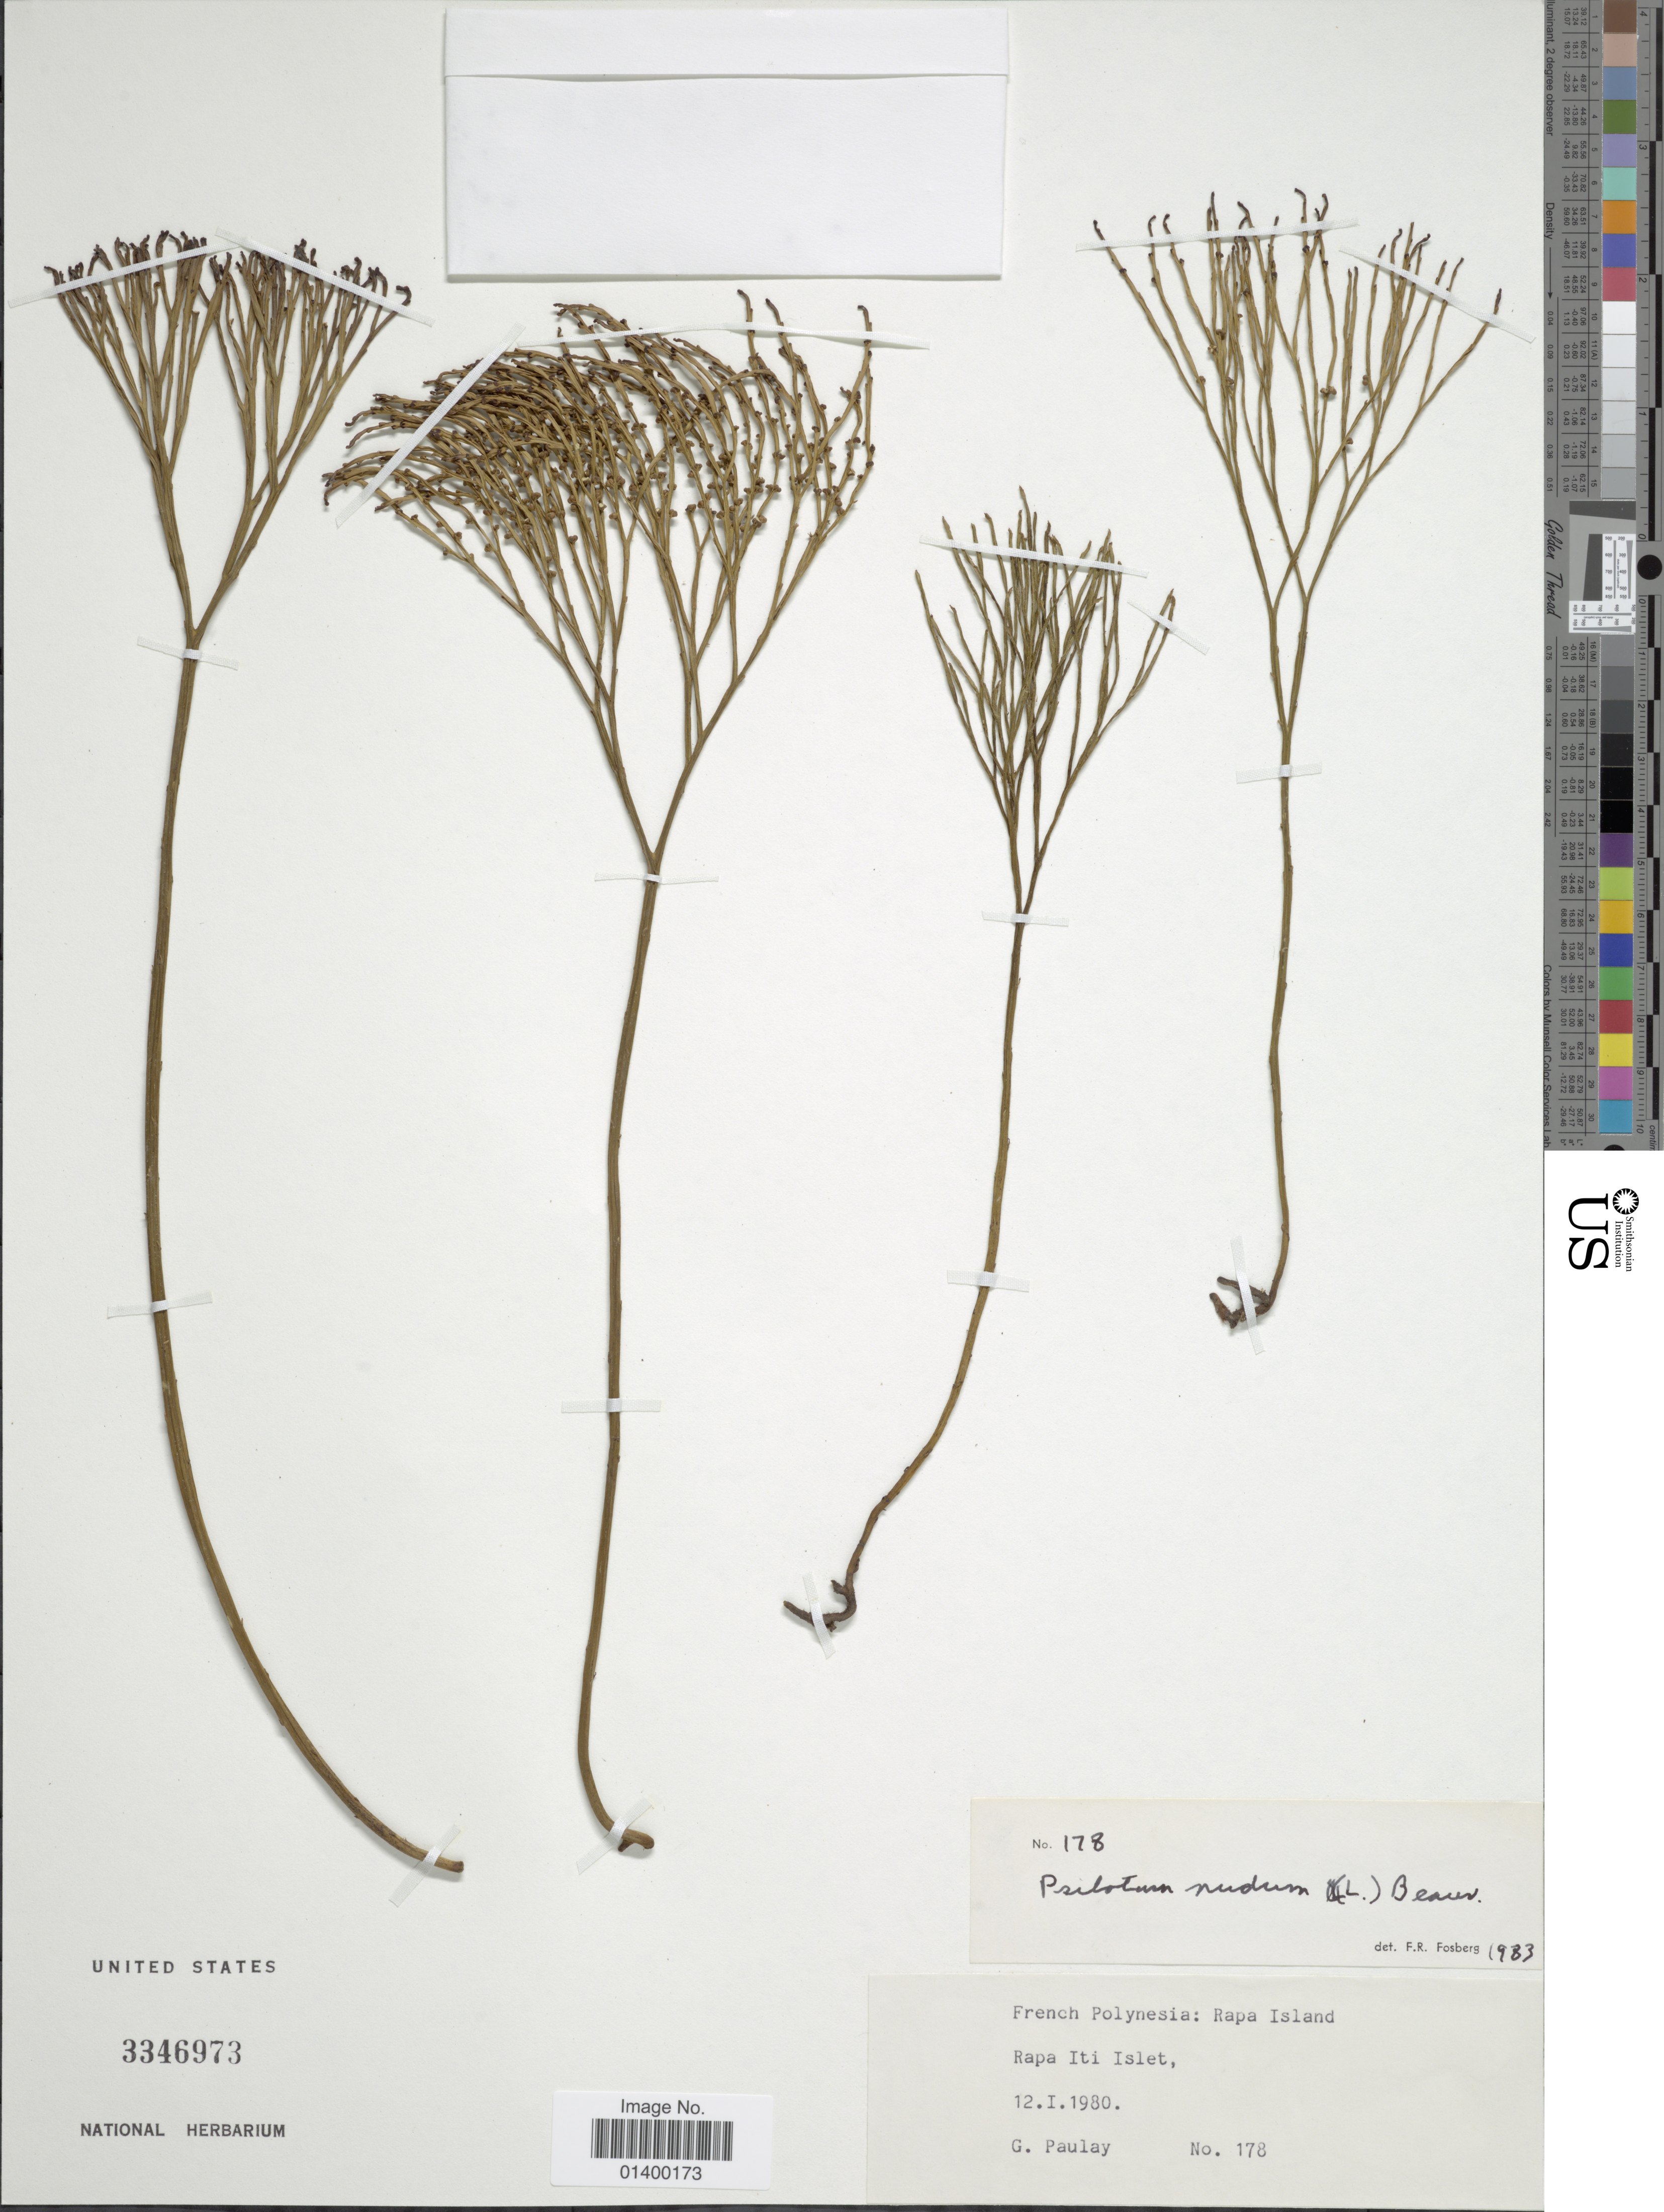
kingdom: Plantae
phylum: Tracheophyta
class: Polypodiopsida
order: Psilotales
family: Psilotaceae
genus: Psilotum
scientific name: Psilotum nudum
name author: (L.) P. Beauv.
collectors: G. Paulay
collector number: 178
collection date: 1980-01-12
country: French Polynesia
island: Rapa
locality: Rapa Island, Rapa Iti Islet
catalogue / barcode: US 3346973